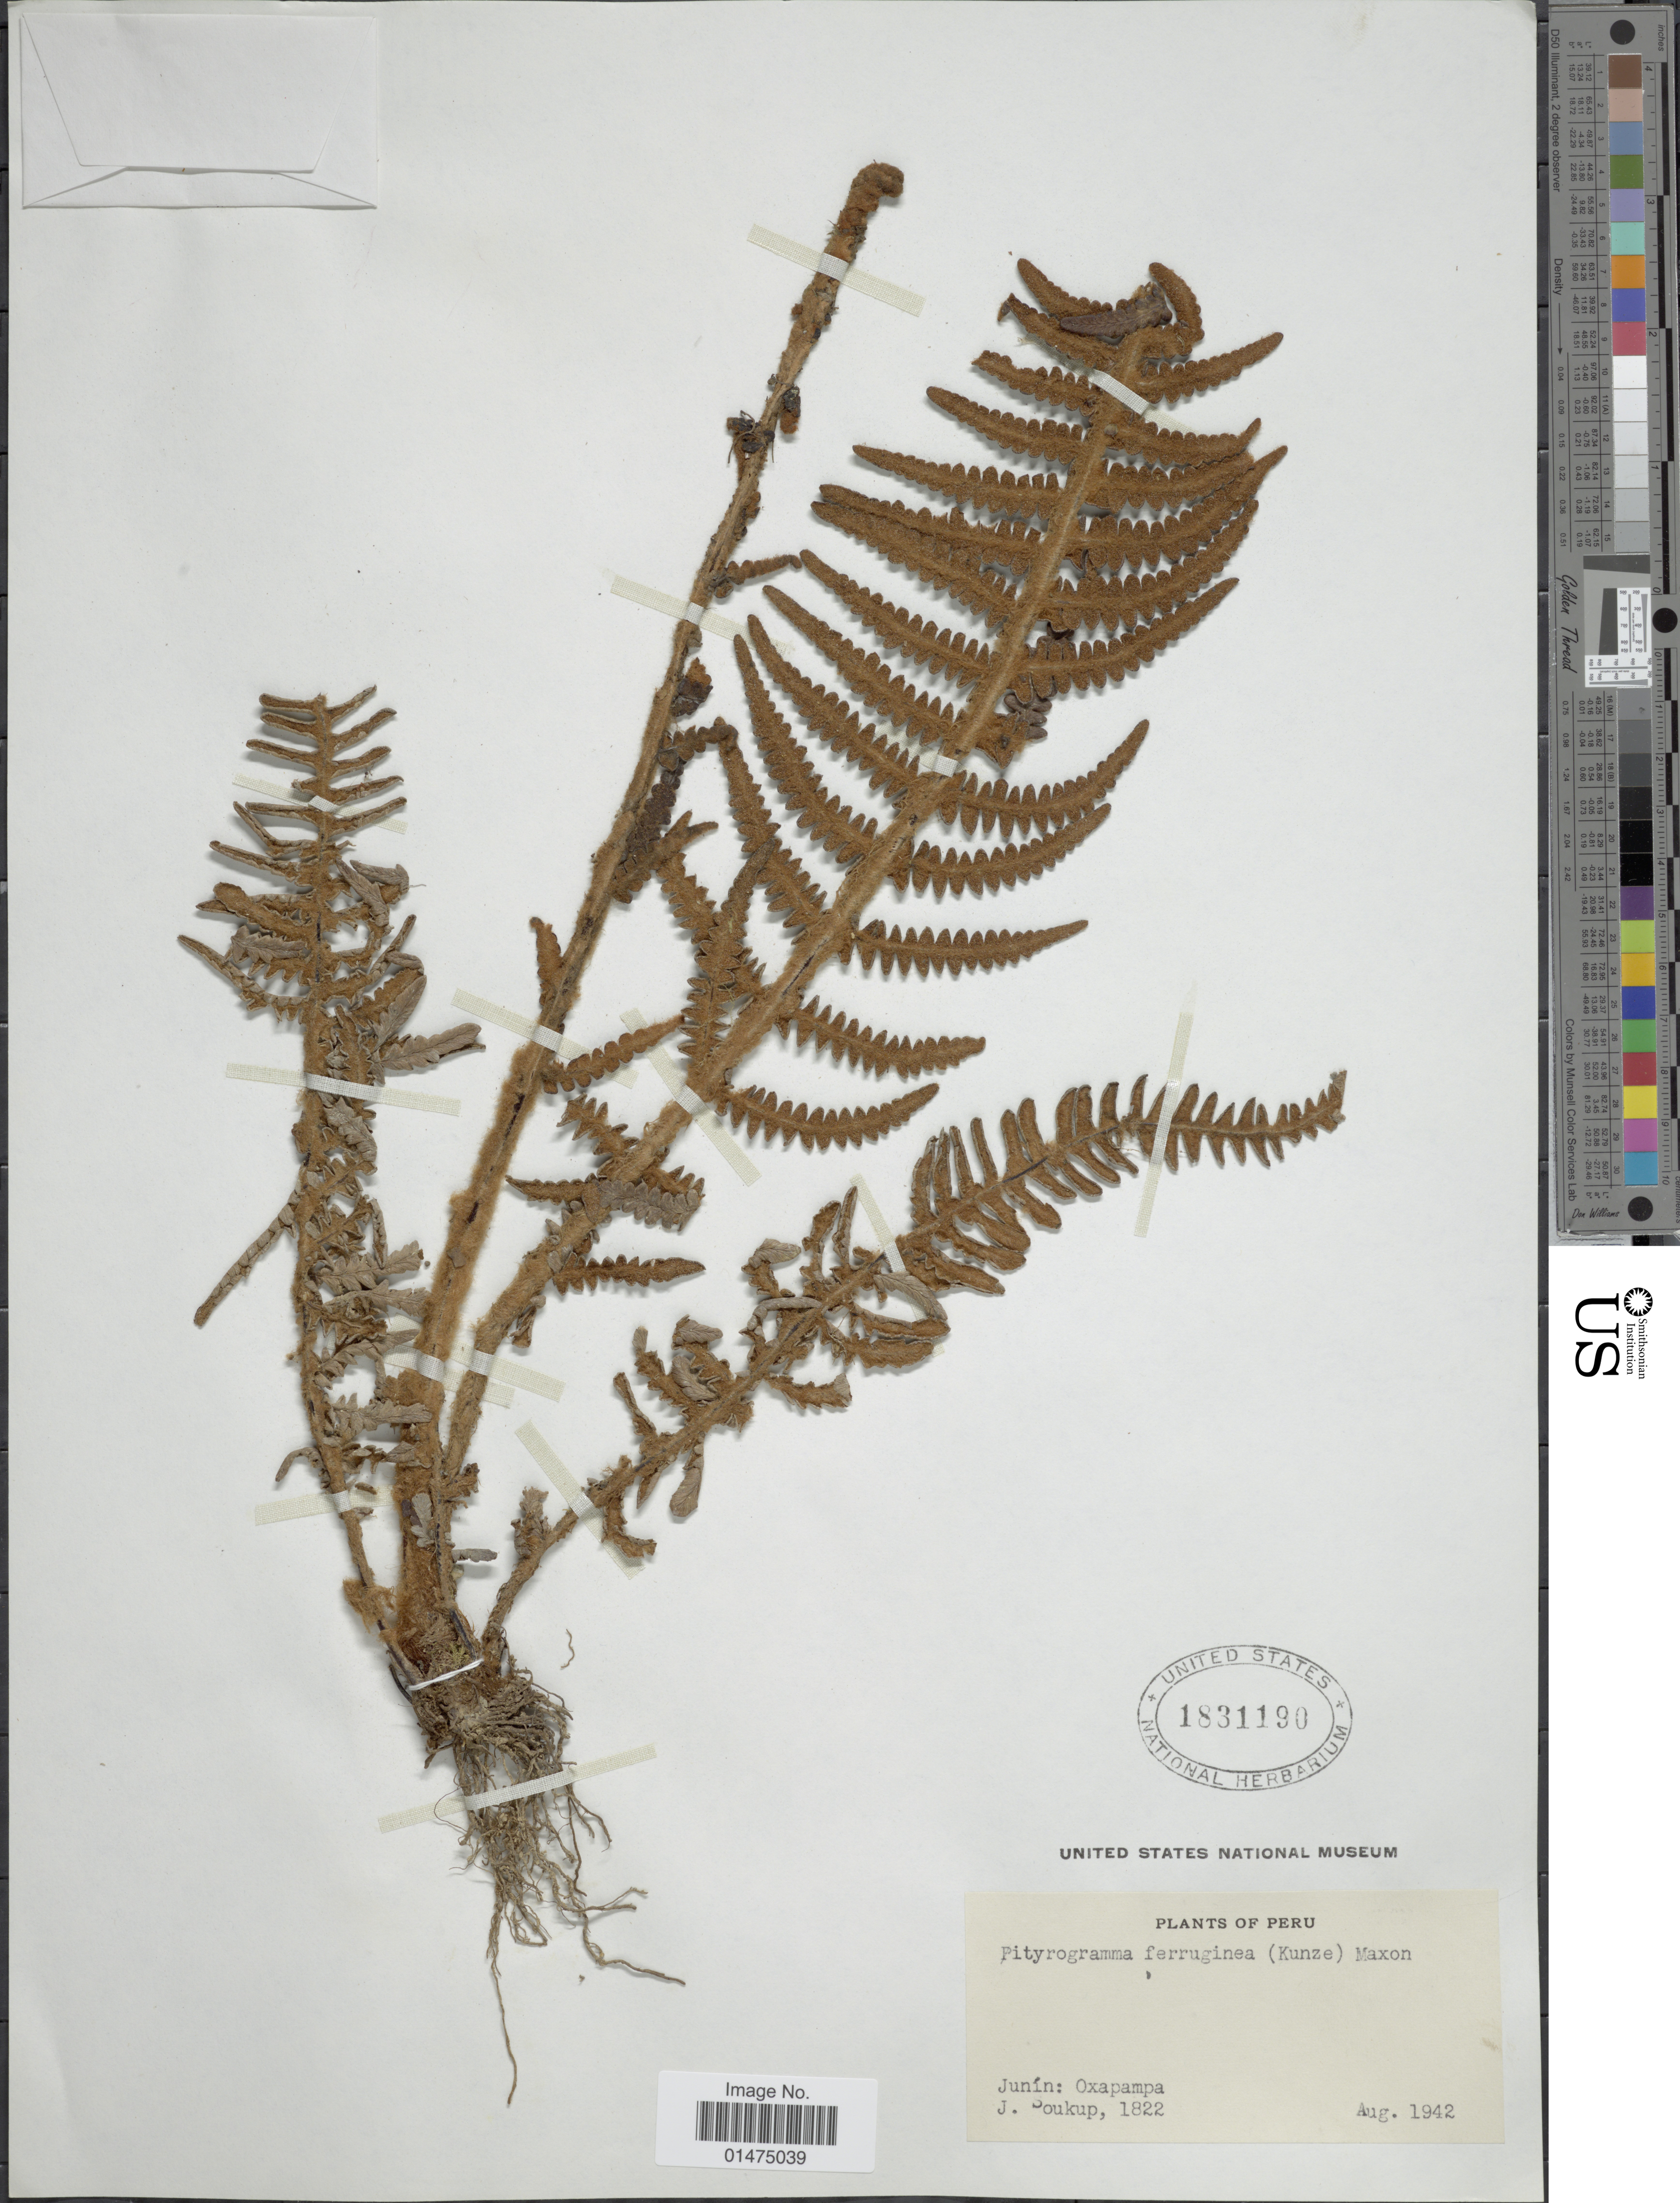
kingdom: Plantae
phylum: Tracheophyta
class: Polypodiopsida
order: Polypodiales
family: Pteridaceae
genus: Pityrogramma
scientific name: Pityrogramma ferruginea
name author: (Kunze) Maxon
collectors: J. Soukop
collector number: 1822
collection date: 1942-08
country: Peru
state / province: Junín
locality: Oxapampa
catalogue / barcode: US 1831190